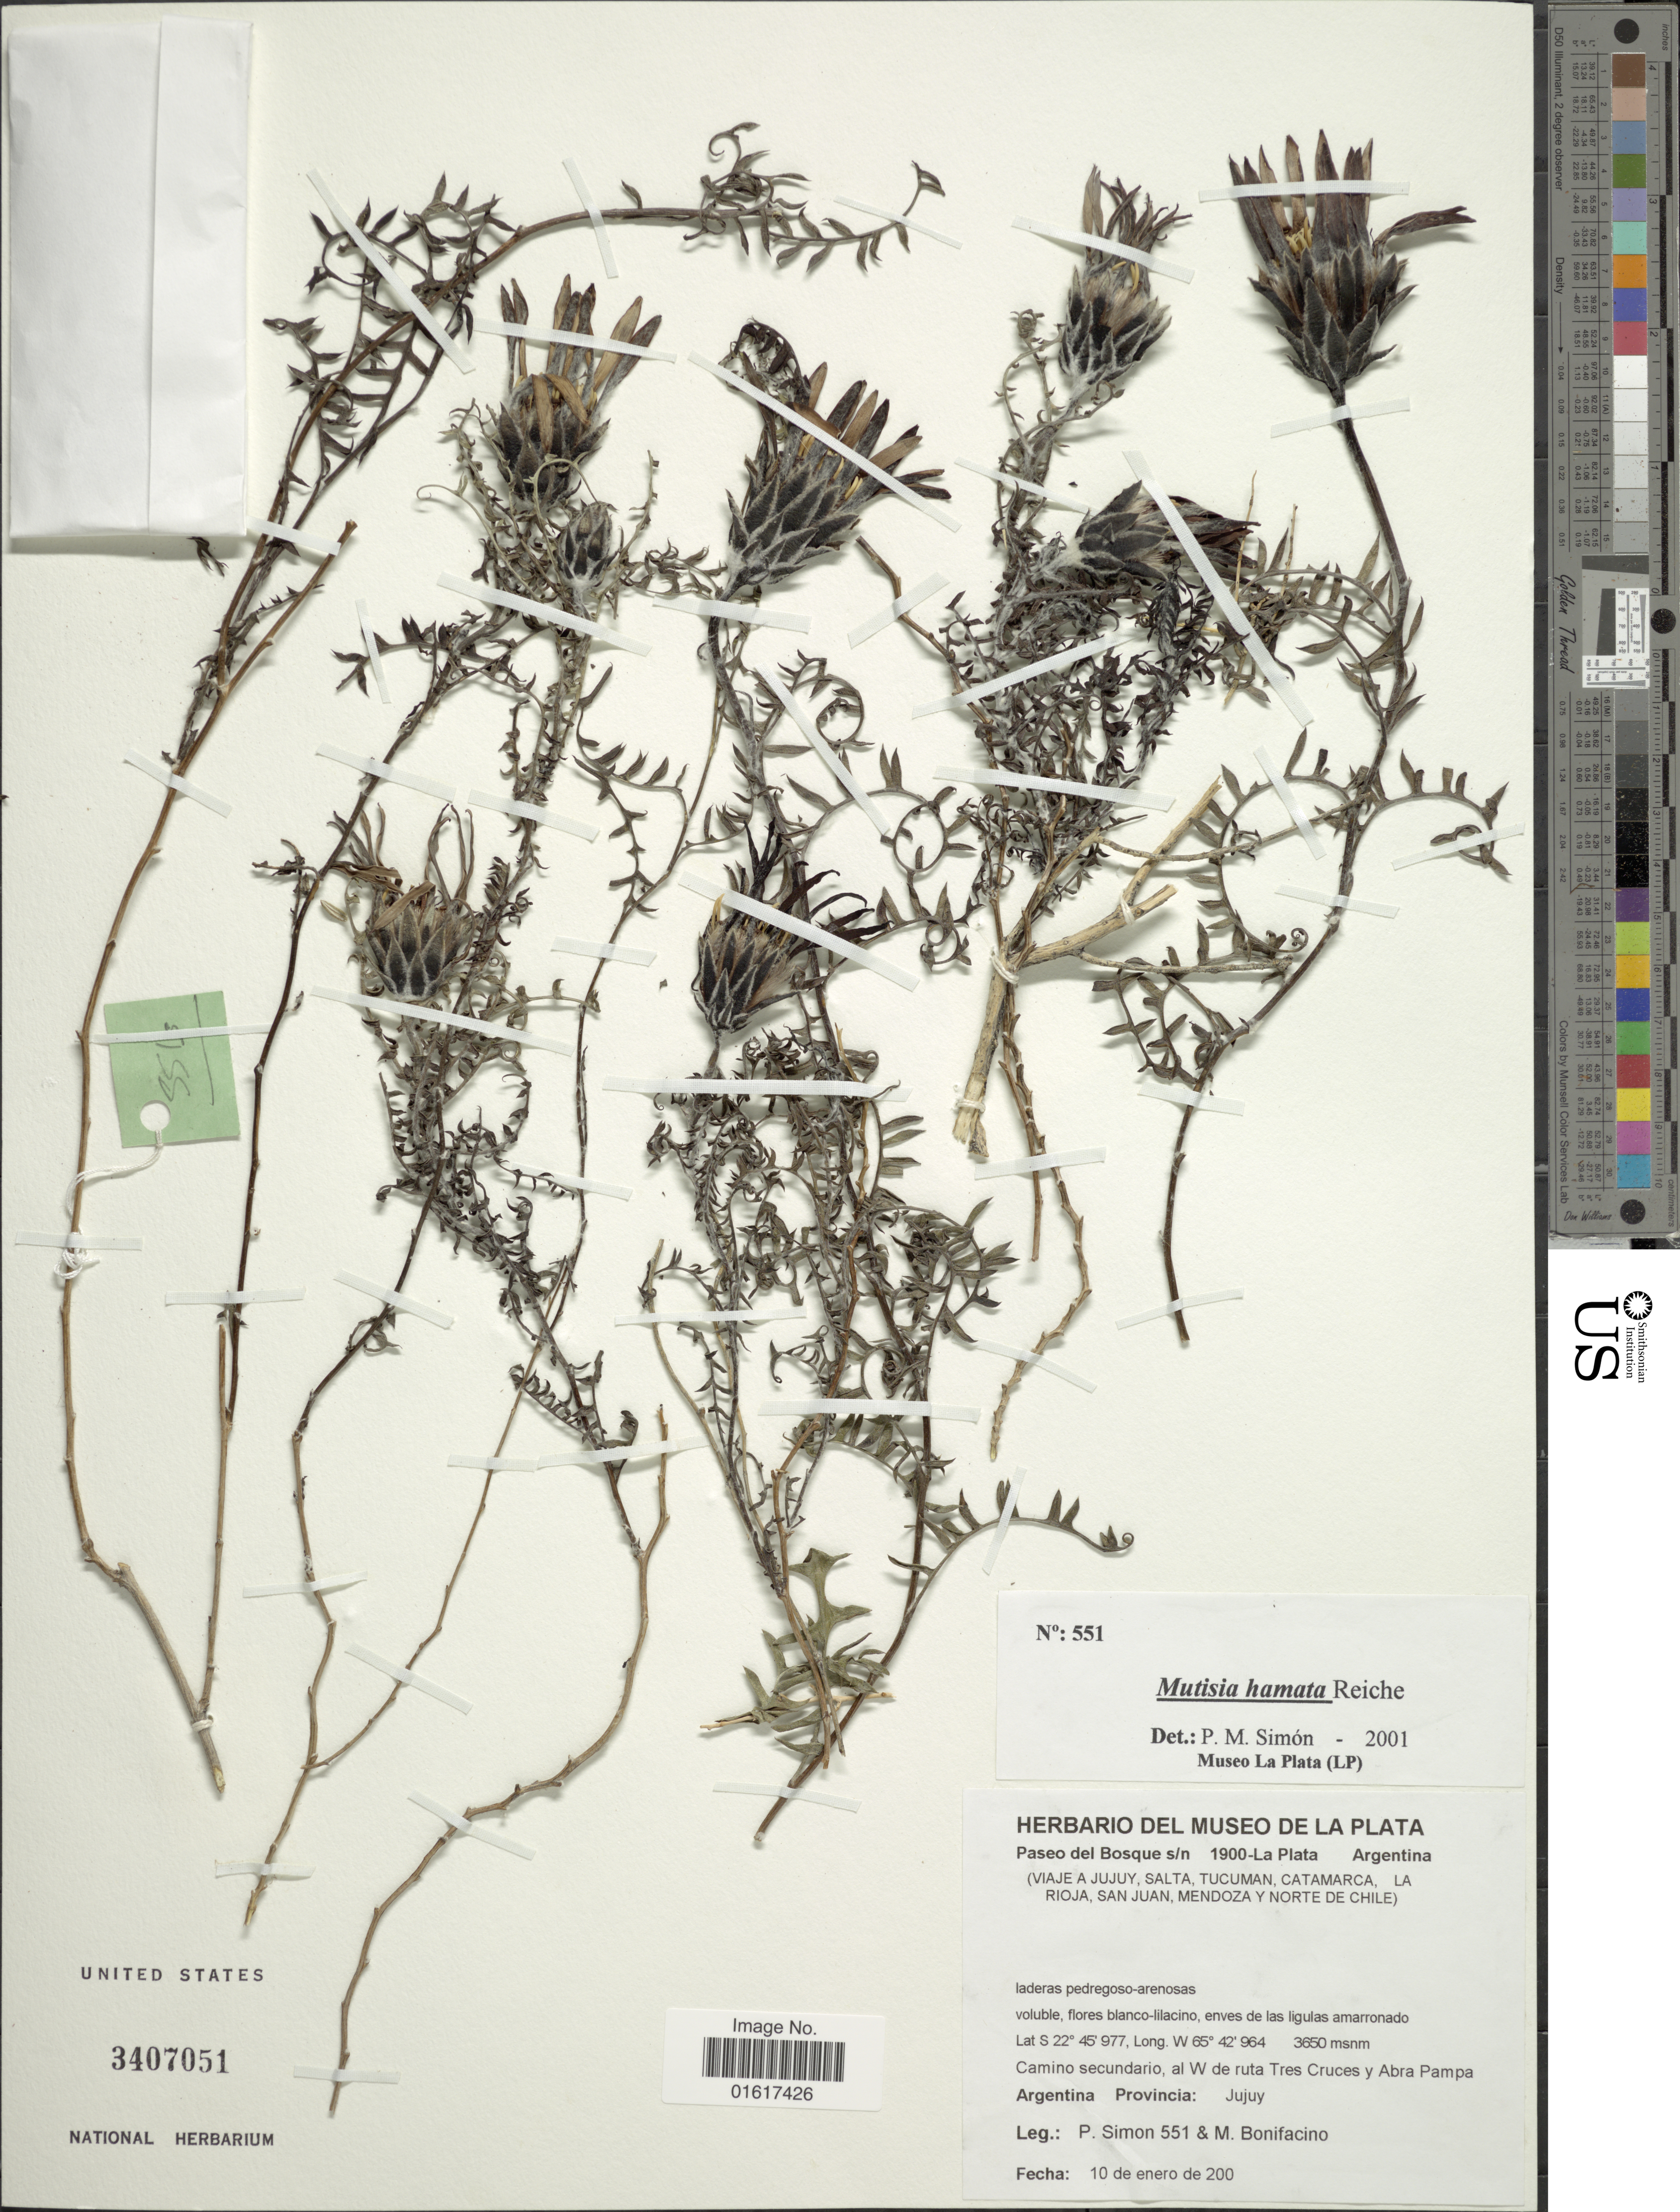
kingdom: Plantae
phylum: Tracheophyta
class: Magnoliopsida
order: Asterales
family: Asteraceae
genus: Mutisia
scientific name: Mutisia hamata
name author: Reiche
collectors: P. Simon & M. Bonifacino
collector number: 551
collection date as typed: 200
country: Argentina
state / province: Jujuy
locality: Camino secundario, al W de ruta Tres Cruces y Abra Pampa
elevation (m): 3650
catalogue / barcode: US 3407051